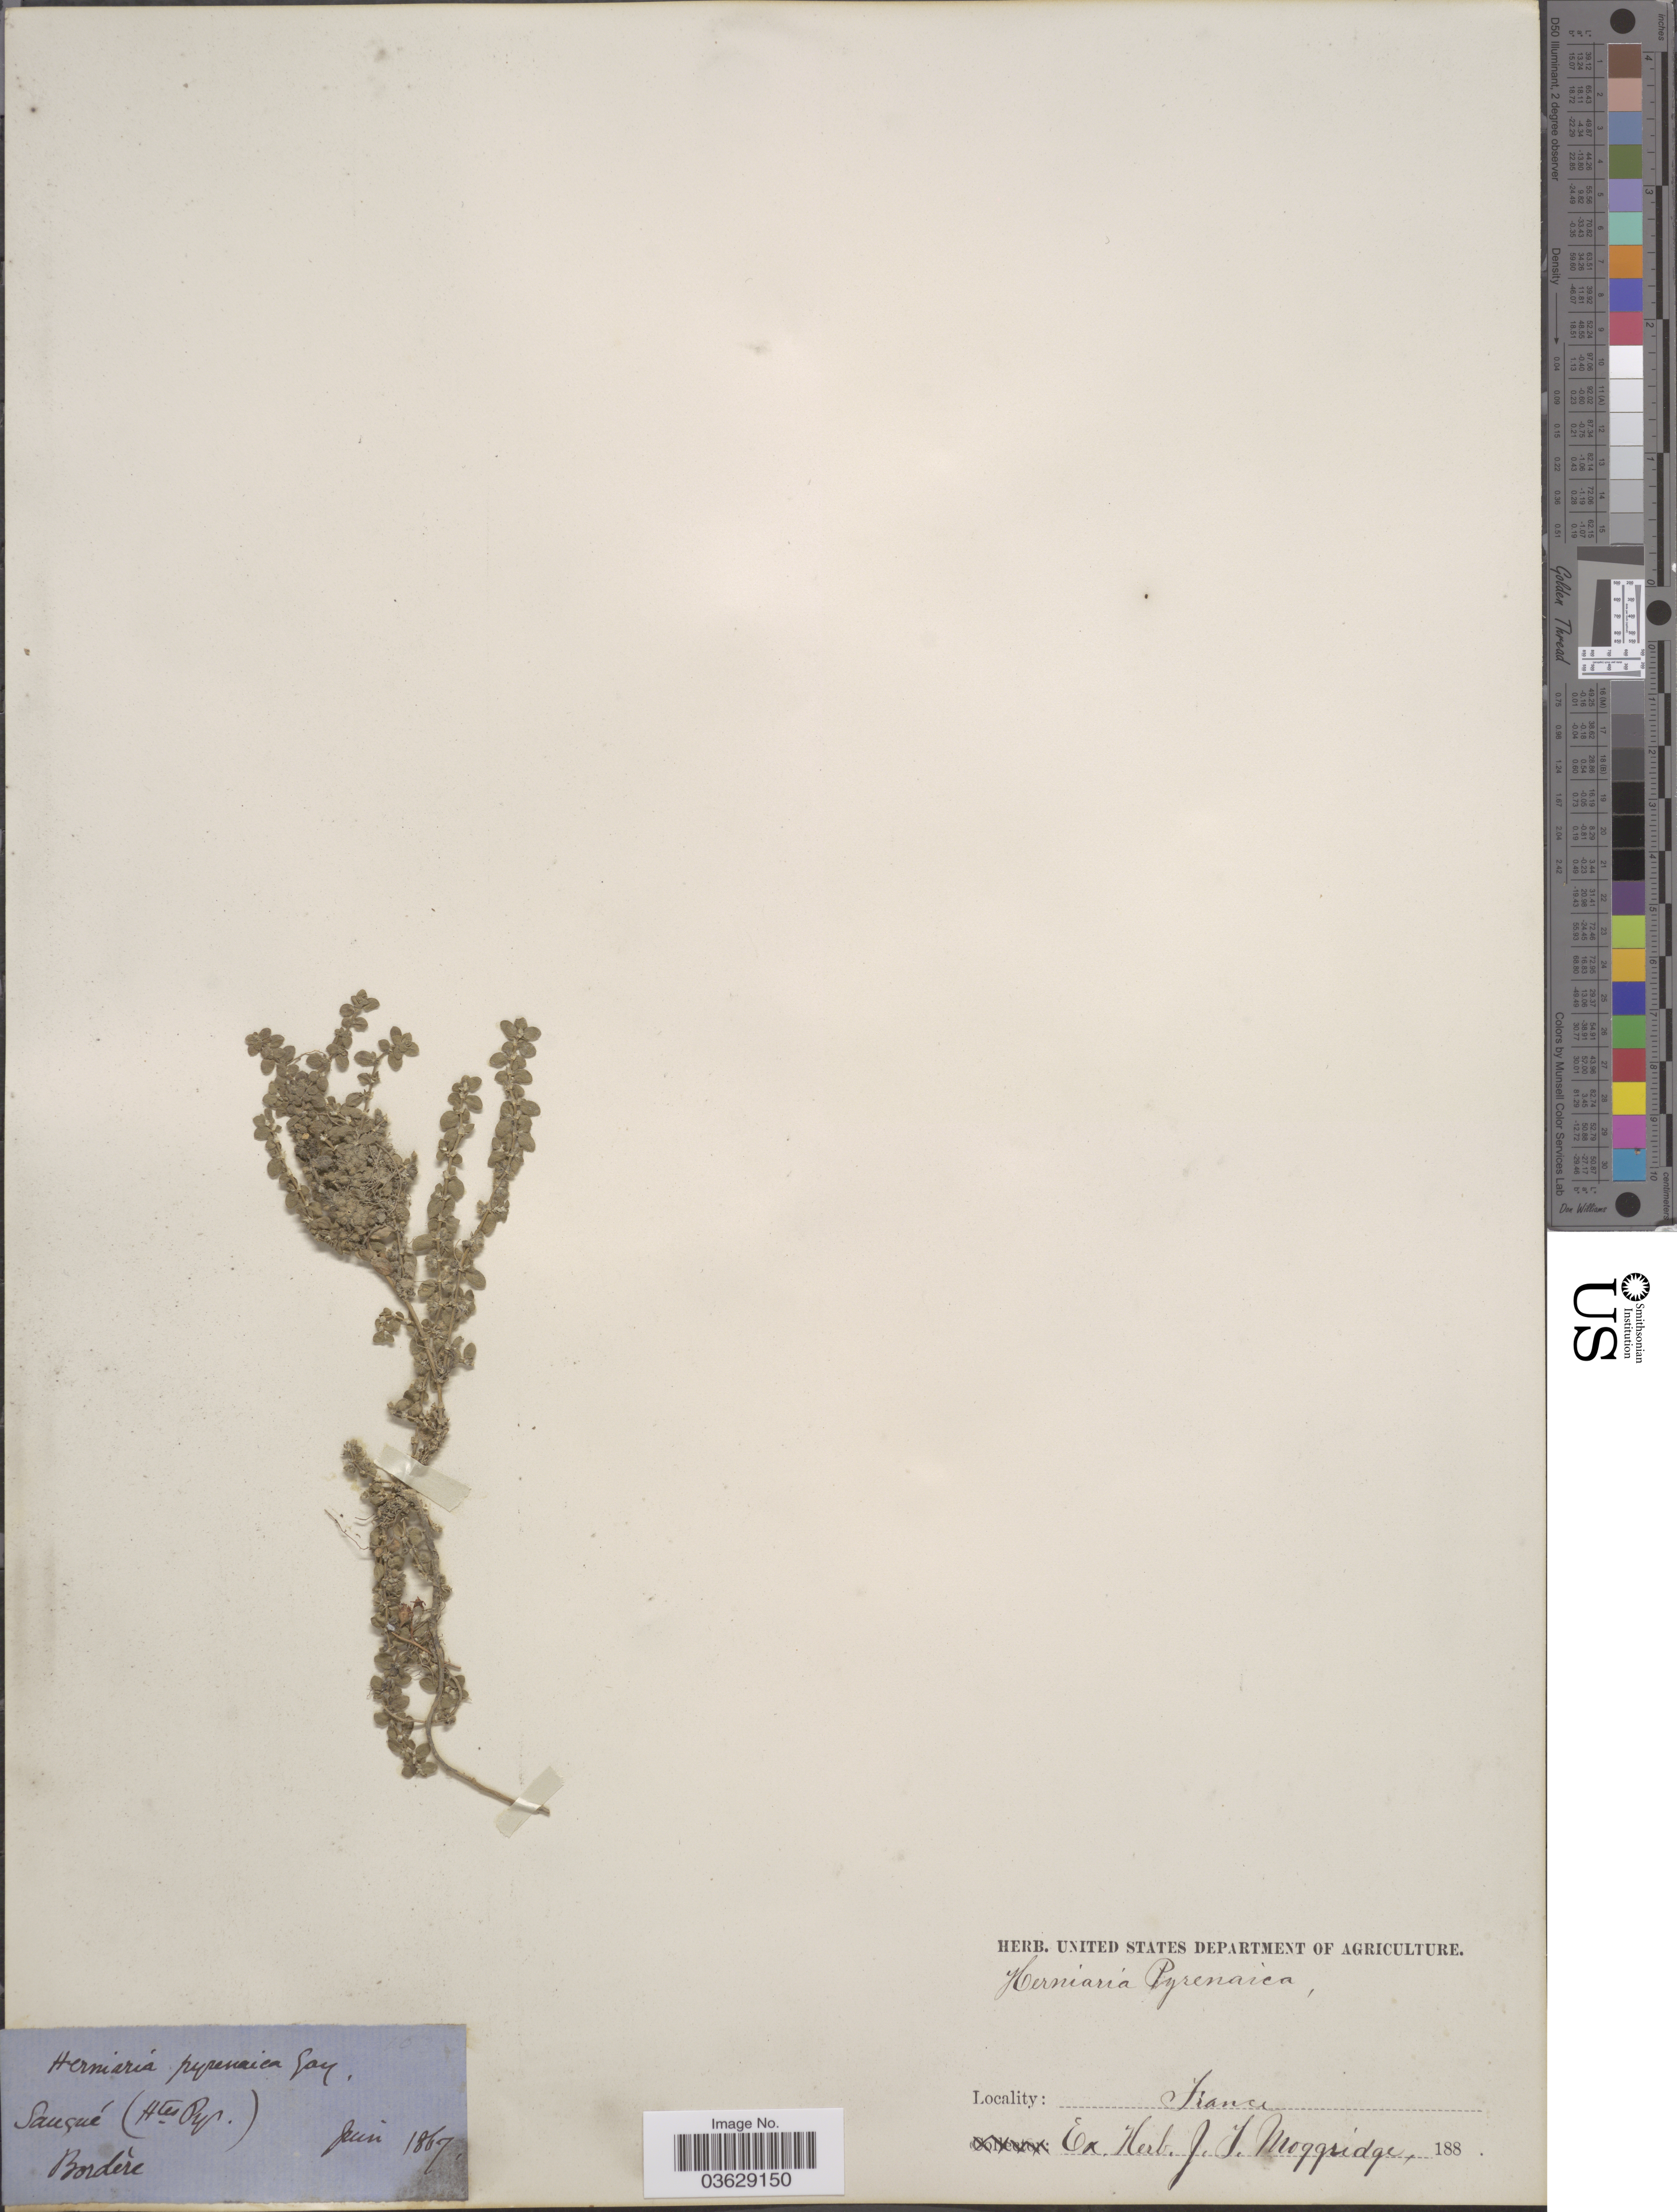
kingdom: Plantae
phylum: Tracheophyta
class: Magnoliopsida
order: Caryophyllales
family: Caryophyllaceae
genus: Herniaria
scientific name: Herniaria latifolia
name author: Lapeyr.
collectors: -. Bordère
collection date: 1867-06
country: France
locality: Saugué (Htes. Pyr.).